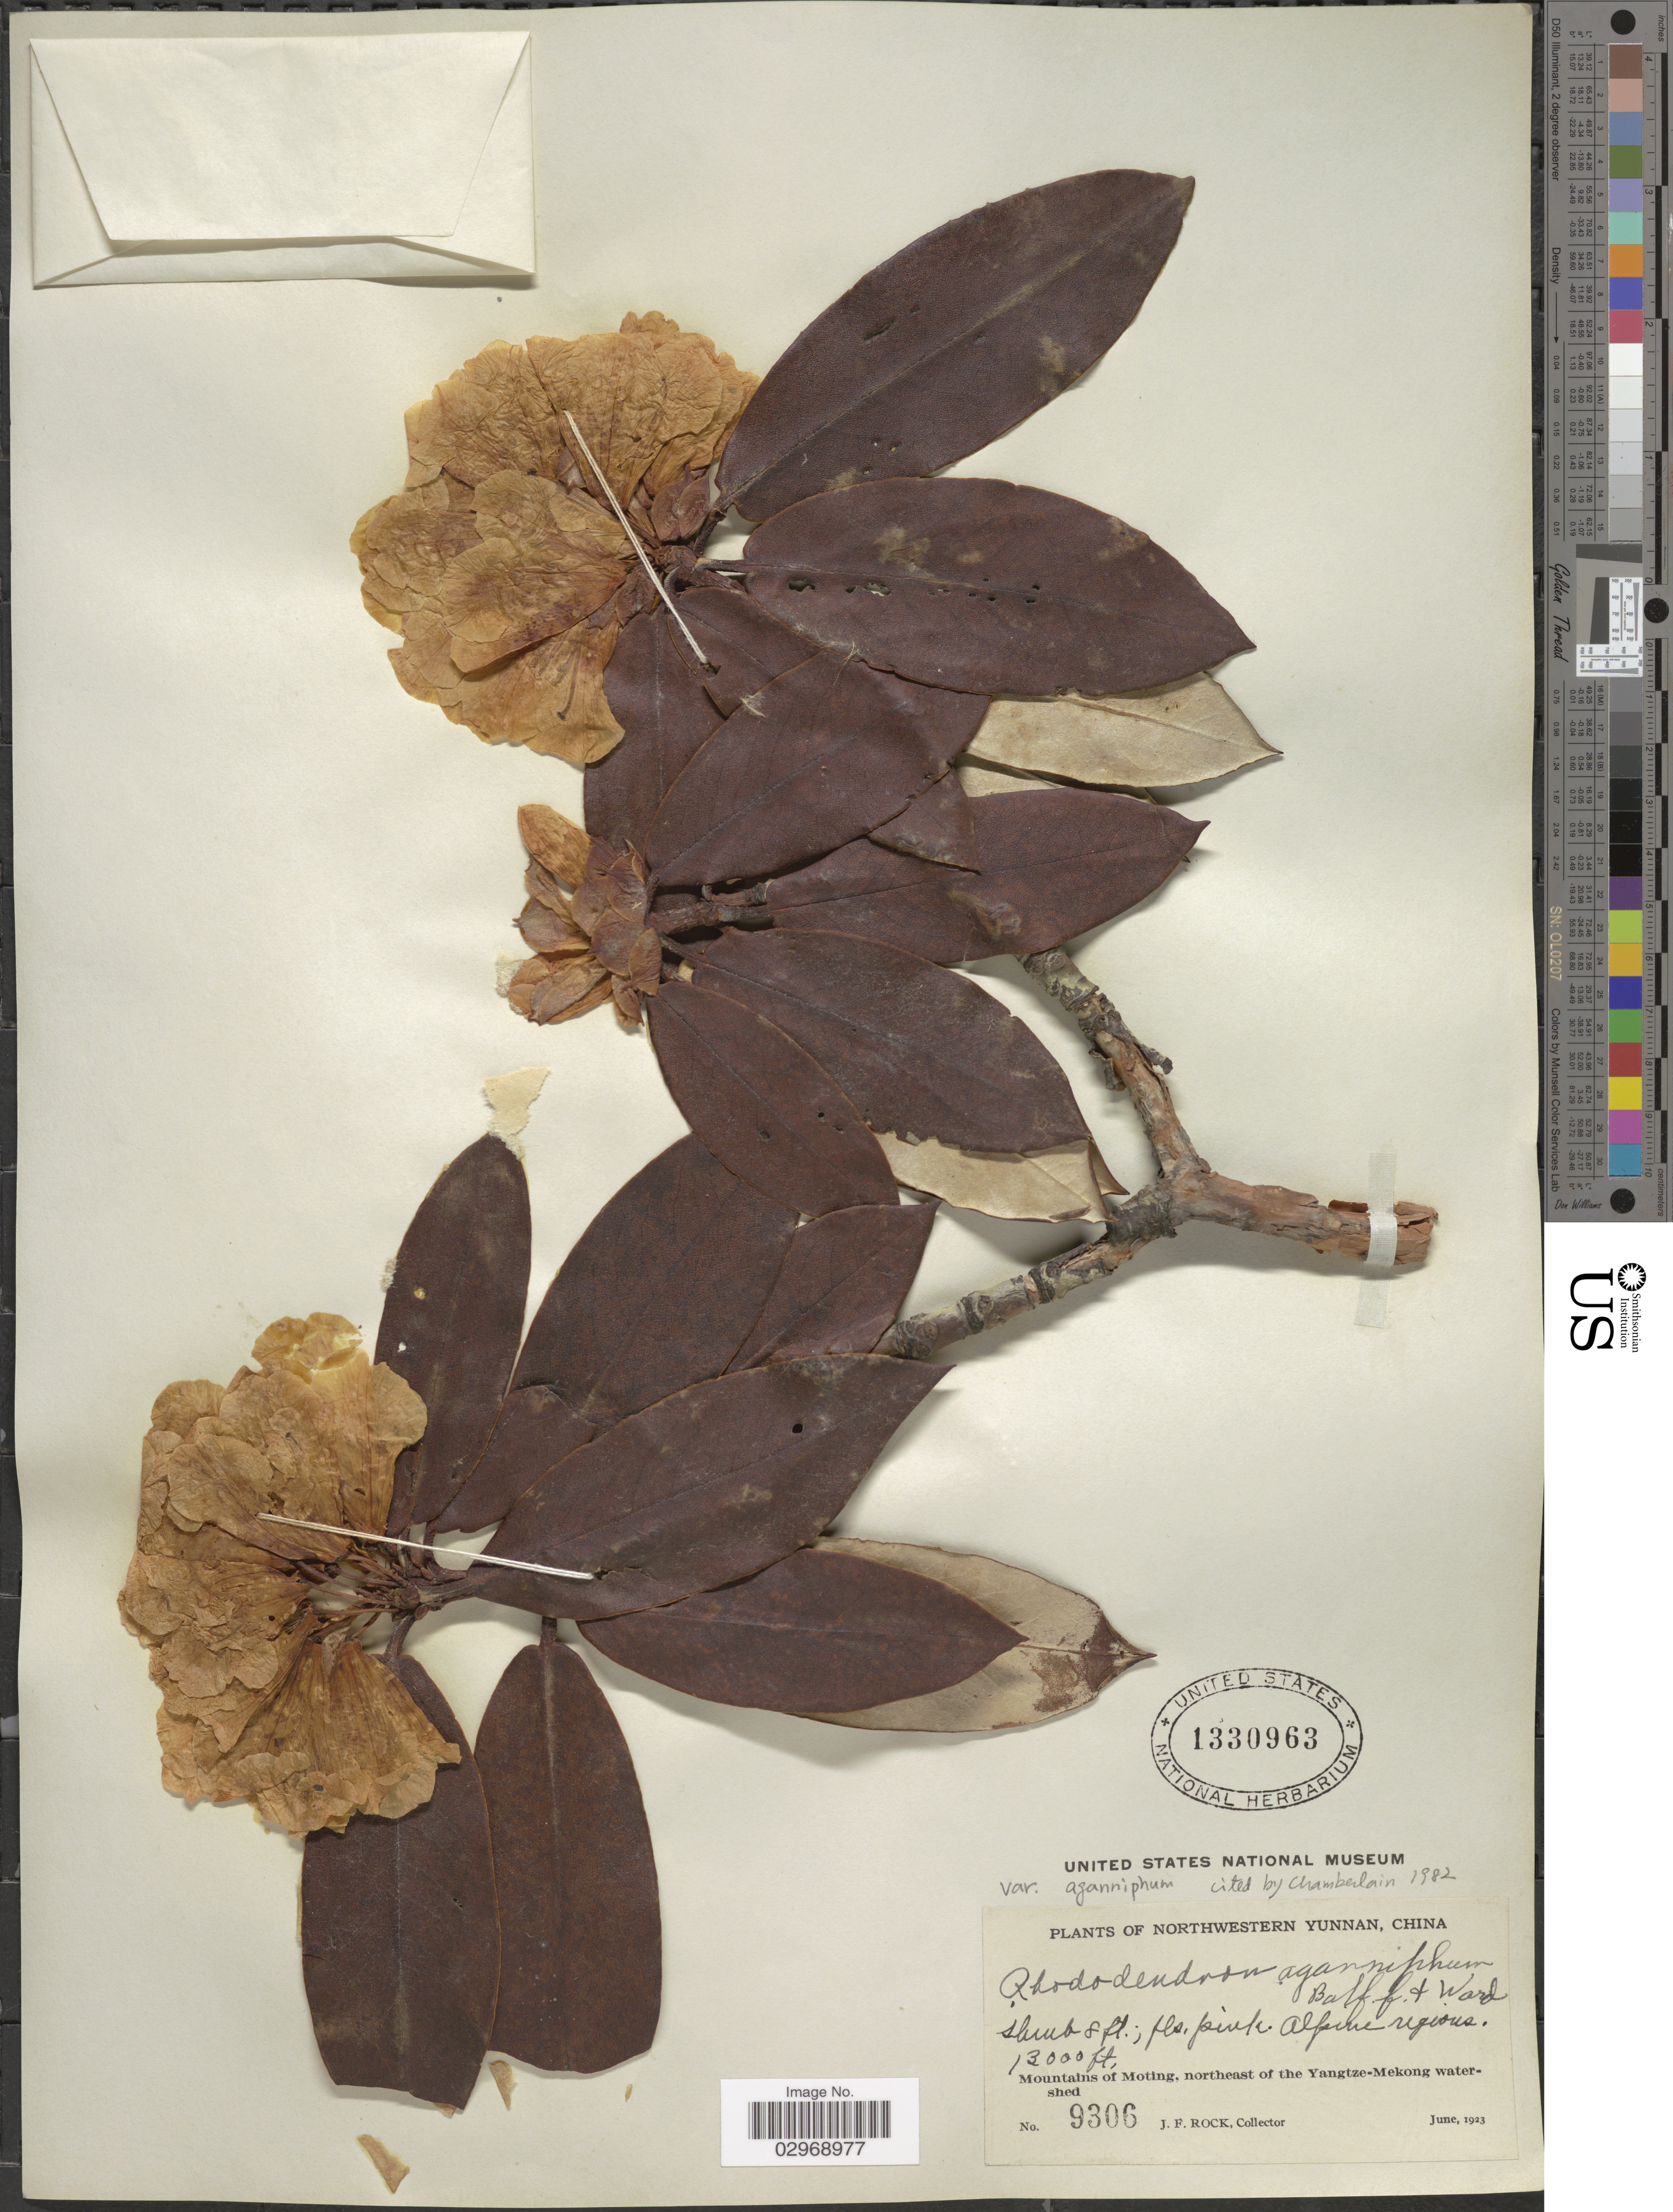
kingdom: Plantae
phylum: Tracheophyta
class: Magnoliopsida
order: Ericales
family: Ericaceae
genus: Rhododendron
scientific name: Rhododendron aganniphum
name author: Balf. f. & Kingdon-Ward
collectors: J. Rock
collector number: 9306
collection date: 1923-06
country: China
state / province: Yunnan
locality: Northwestern Yunnan. Alpine regions. Mountains of Moting, northeast of the Yangtze-Mekong watershed.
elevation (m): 3962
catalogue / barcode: US 1330963